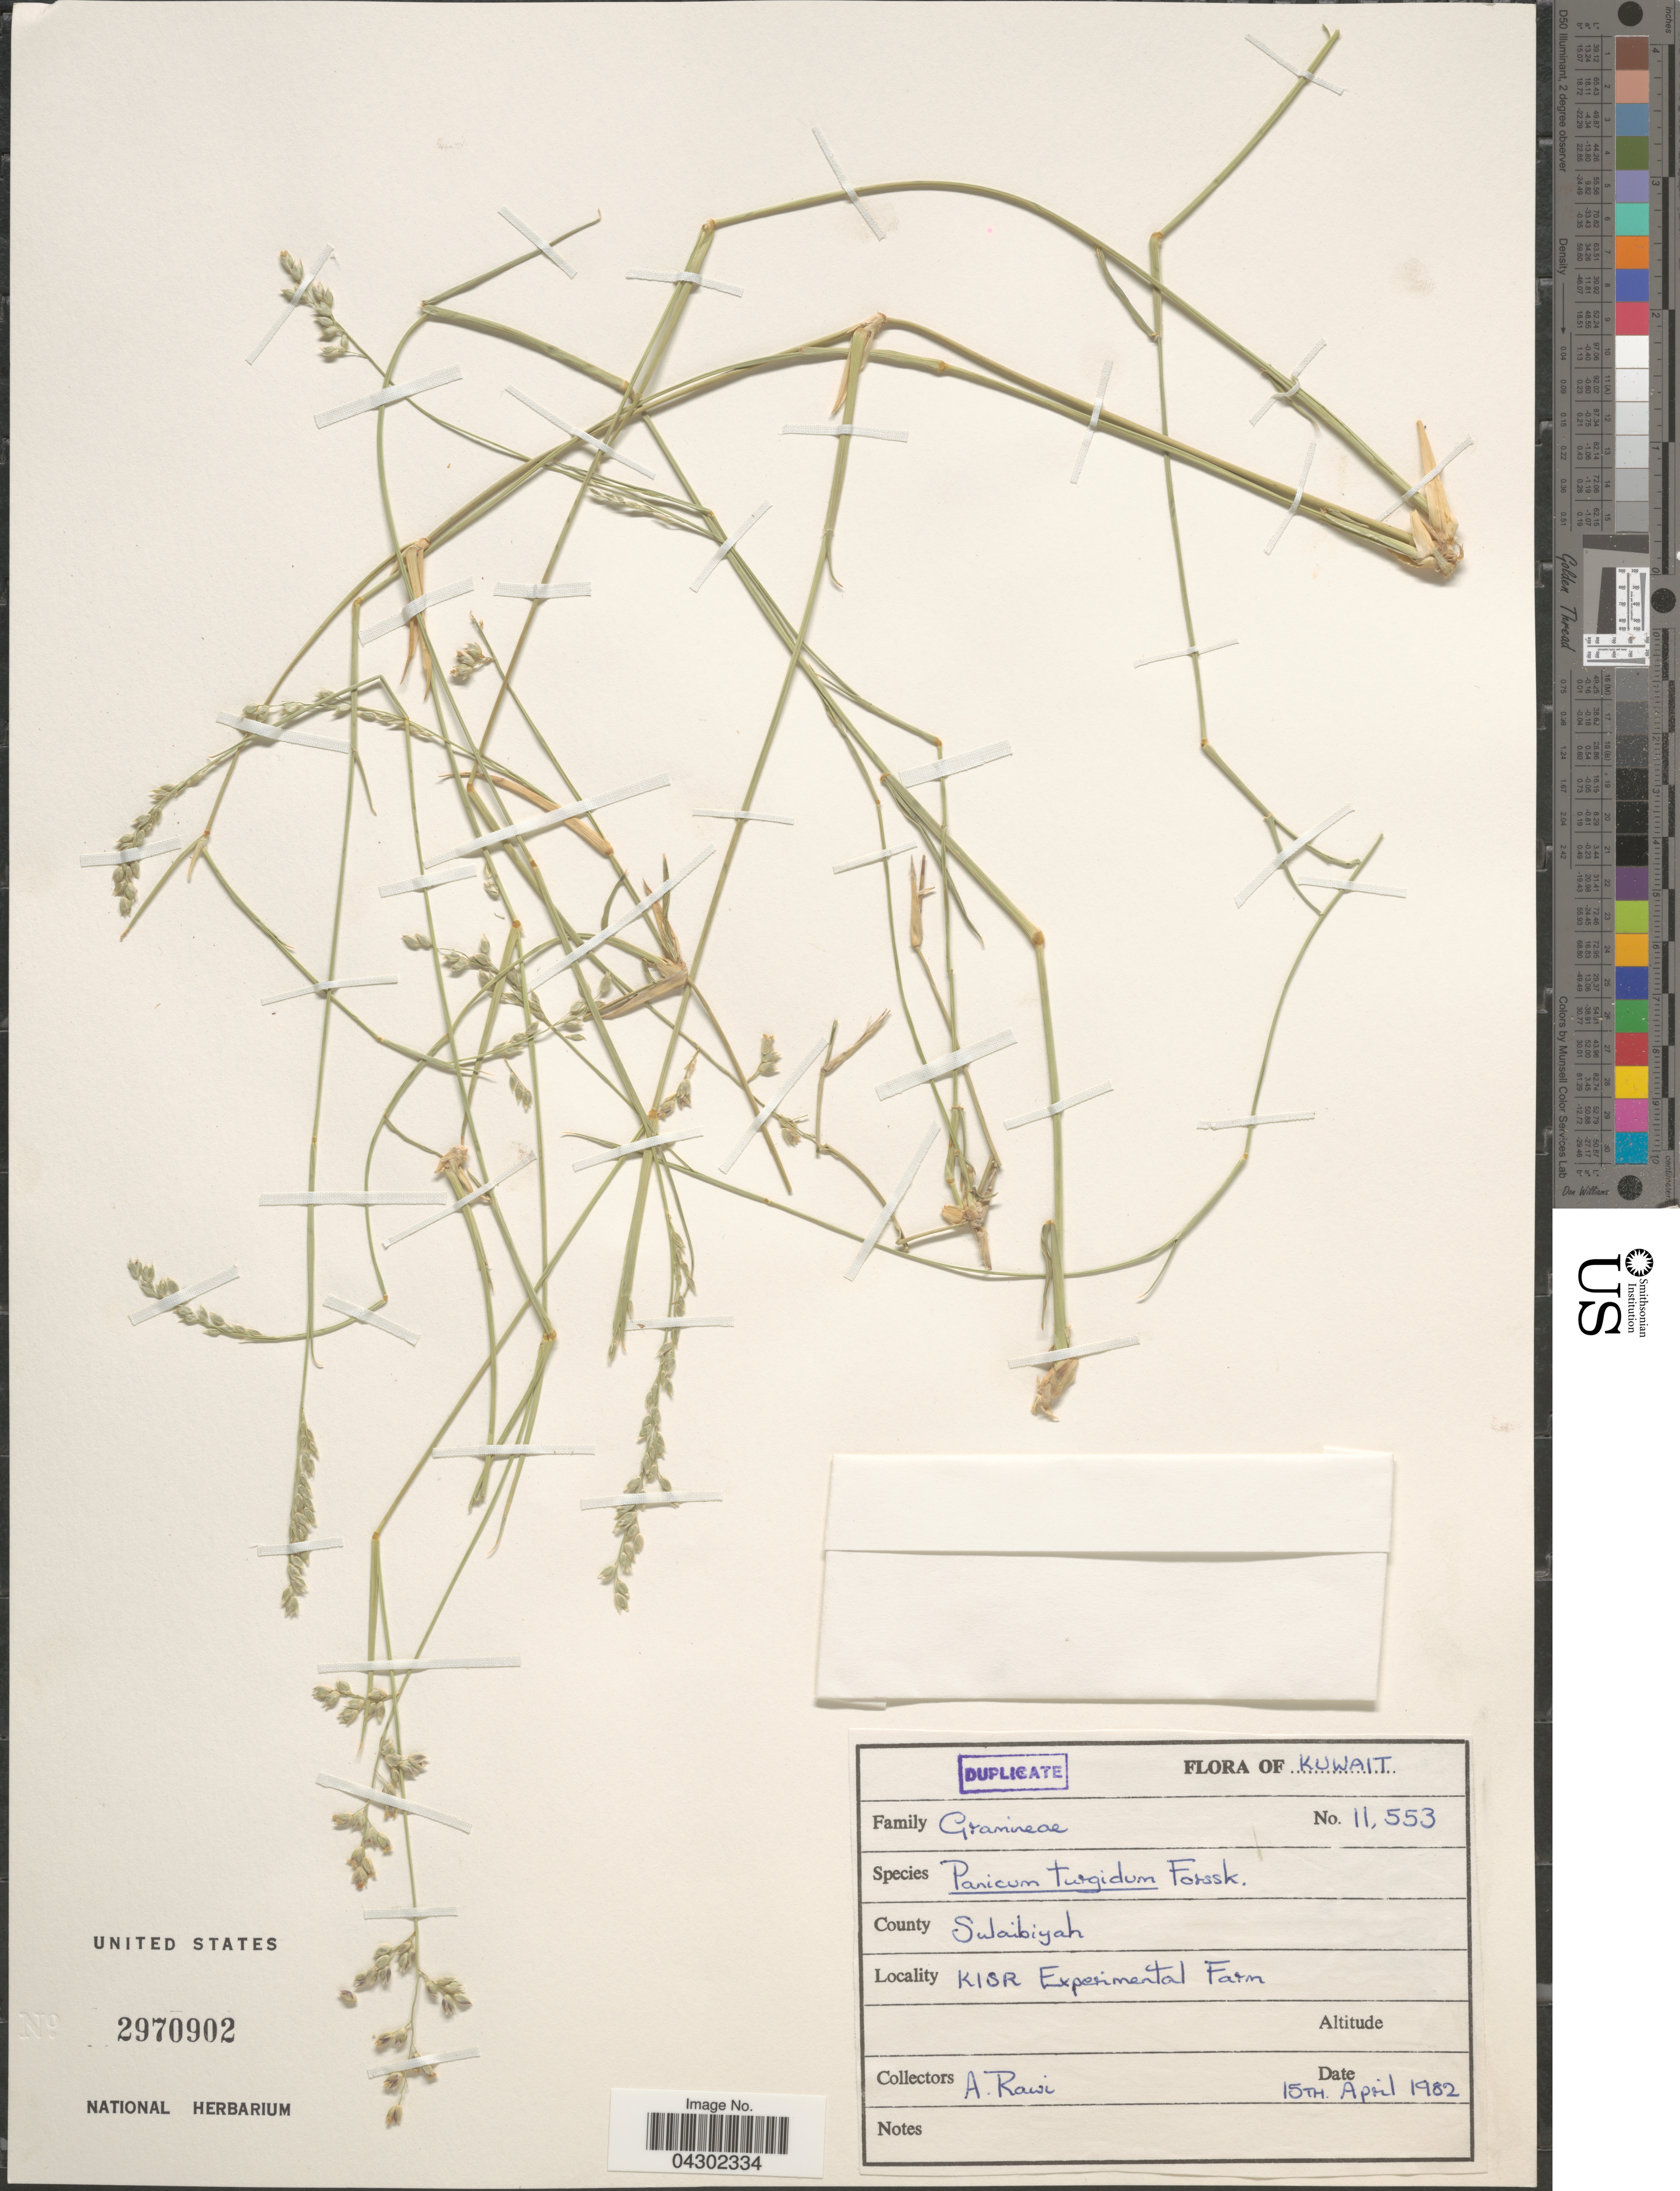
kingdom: Plantae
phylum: Tracheophyta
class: Liliopsida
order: Poales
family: Poaceae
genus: Panicum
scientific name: Panicum turgidum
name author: Forssk.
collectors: A. Rawi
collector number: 11553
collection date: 1982-04-15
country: Kuwait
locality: County Swaibiyah. KISR Experimental Farm.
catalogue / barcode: US 2970902